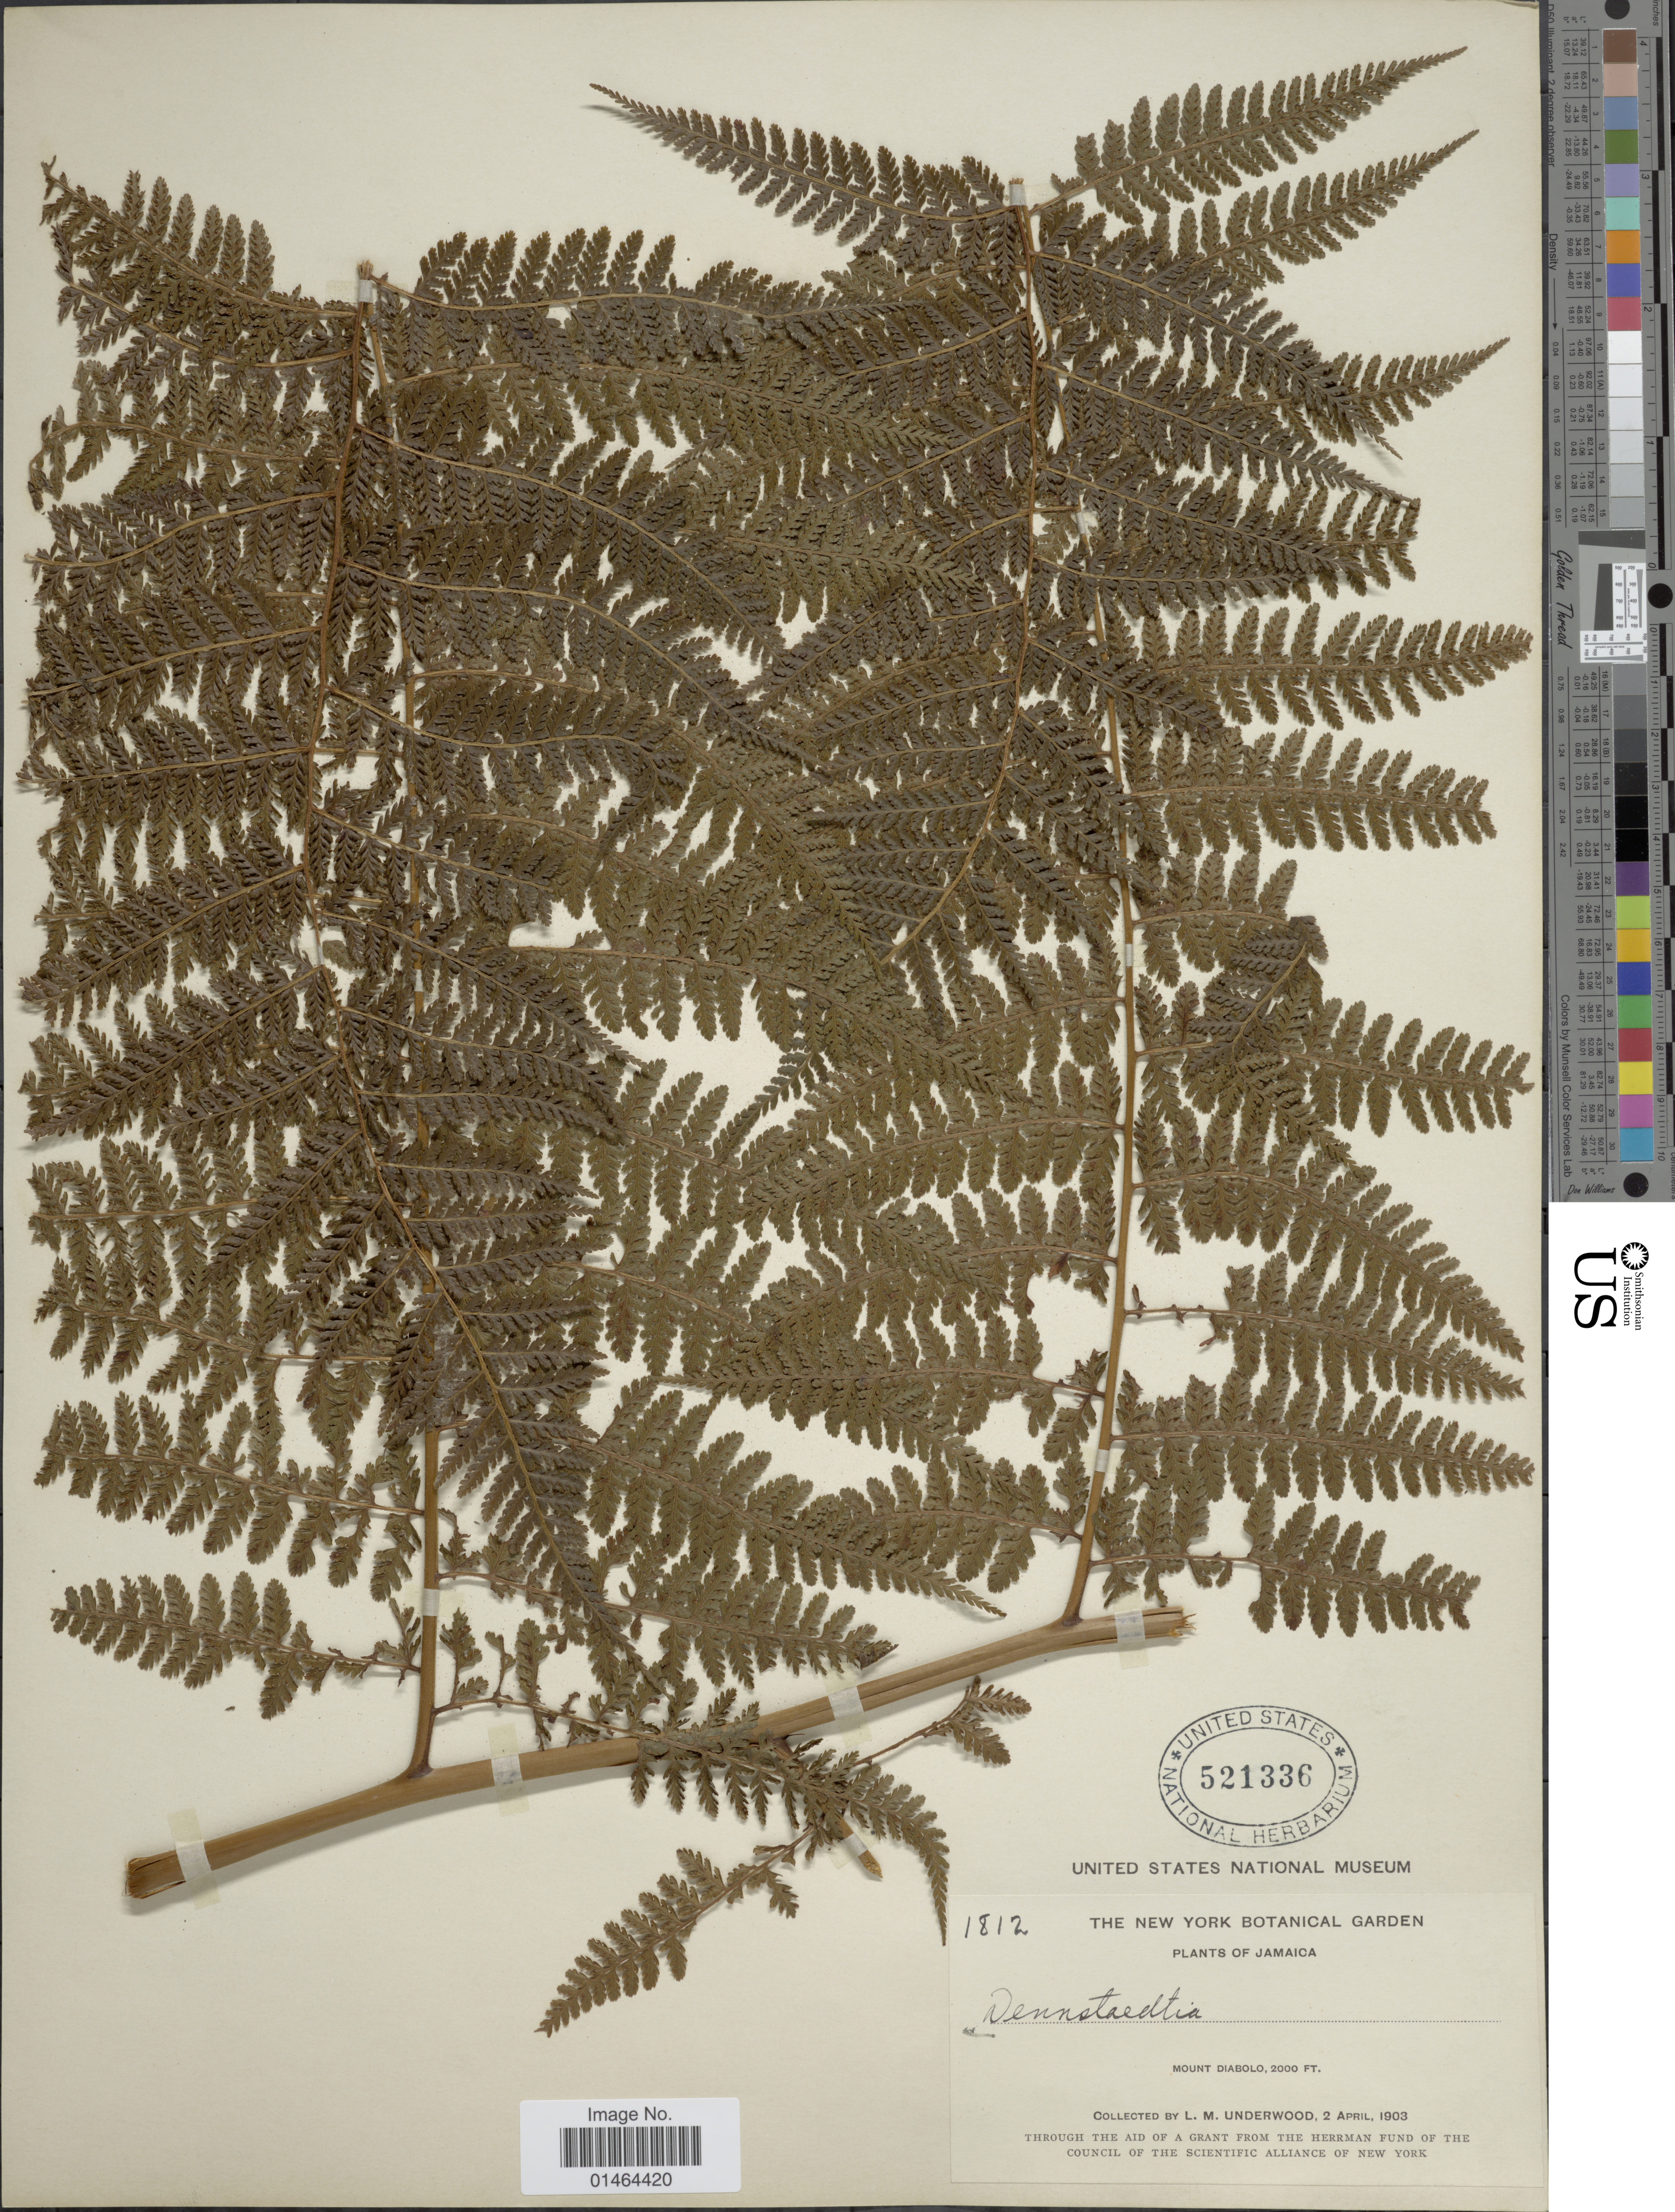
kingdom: Plantae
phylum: Tracheophyta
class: Polypodiopsida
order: Polypodiales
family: Dennstaedtiaceae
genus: Dennstaedtia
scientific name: Dennstaedtia cicutaria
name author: (Sw.) T. Moore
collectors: L. M. Underwood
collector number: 1812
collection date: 1903-04-02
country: Jamaica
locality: Mount Diabolo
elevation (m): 610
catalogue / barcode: US 521336